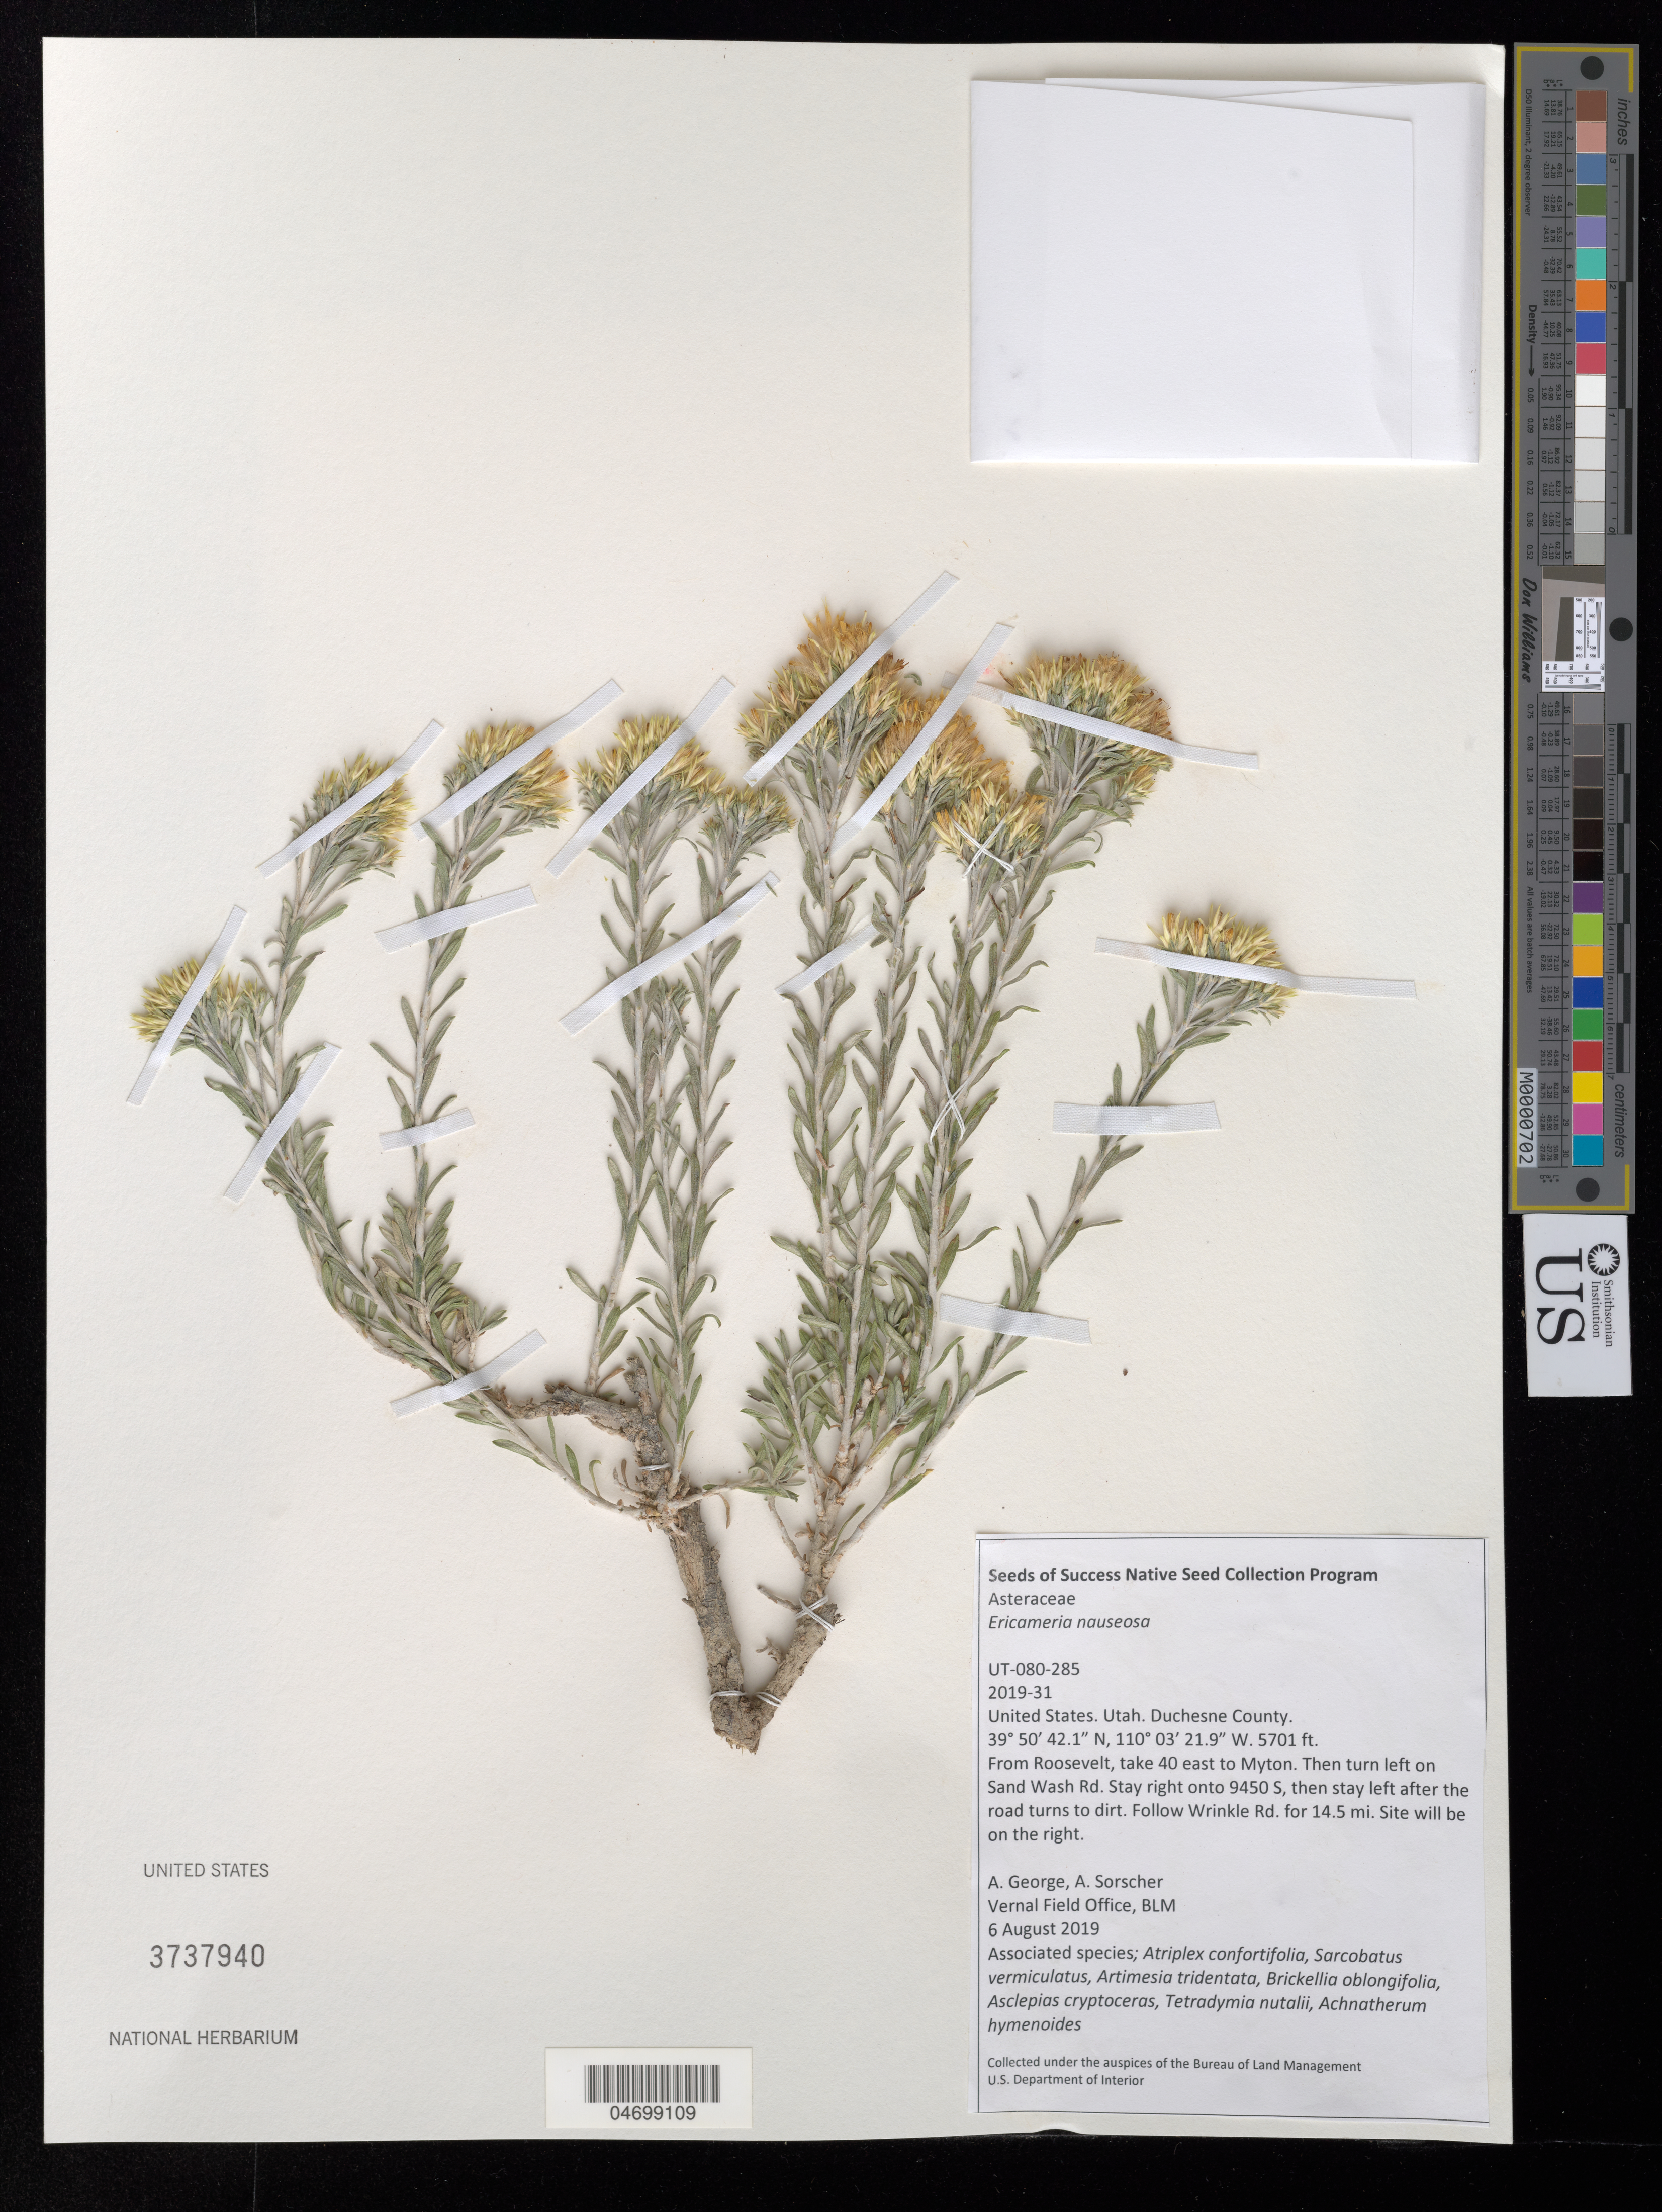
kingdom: Plantae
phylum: Tracheophyta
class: Magnoliopsida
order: Asterales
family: Asteraceae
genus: Ericameria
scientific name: Ericameria nauseosa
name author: (Pall. ex Pursh) G.L. Nesom & G.I. Baird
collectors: A. George & A. Sorscher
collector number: UT080-285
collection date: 2019-08-06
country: United States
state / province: Utah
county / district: Duchesne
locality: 14.5 mi. on Wrinkle Rd.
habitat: With Atriplex confortifolia, Artemisia tridentata, Asclepias cryptoceras, etc.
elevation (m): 1738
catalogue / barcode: US 3737940